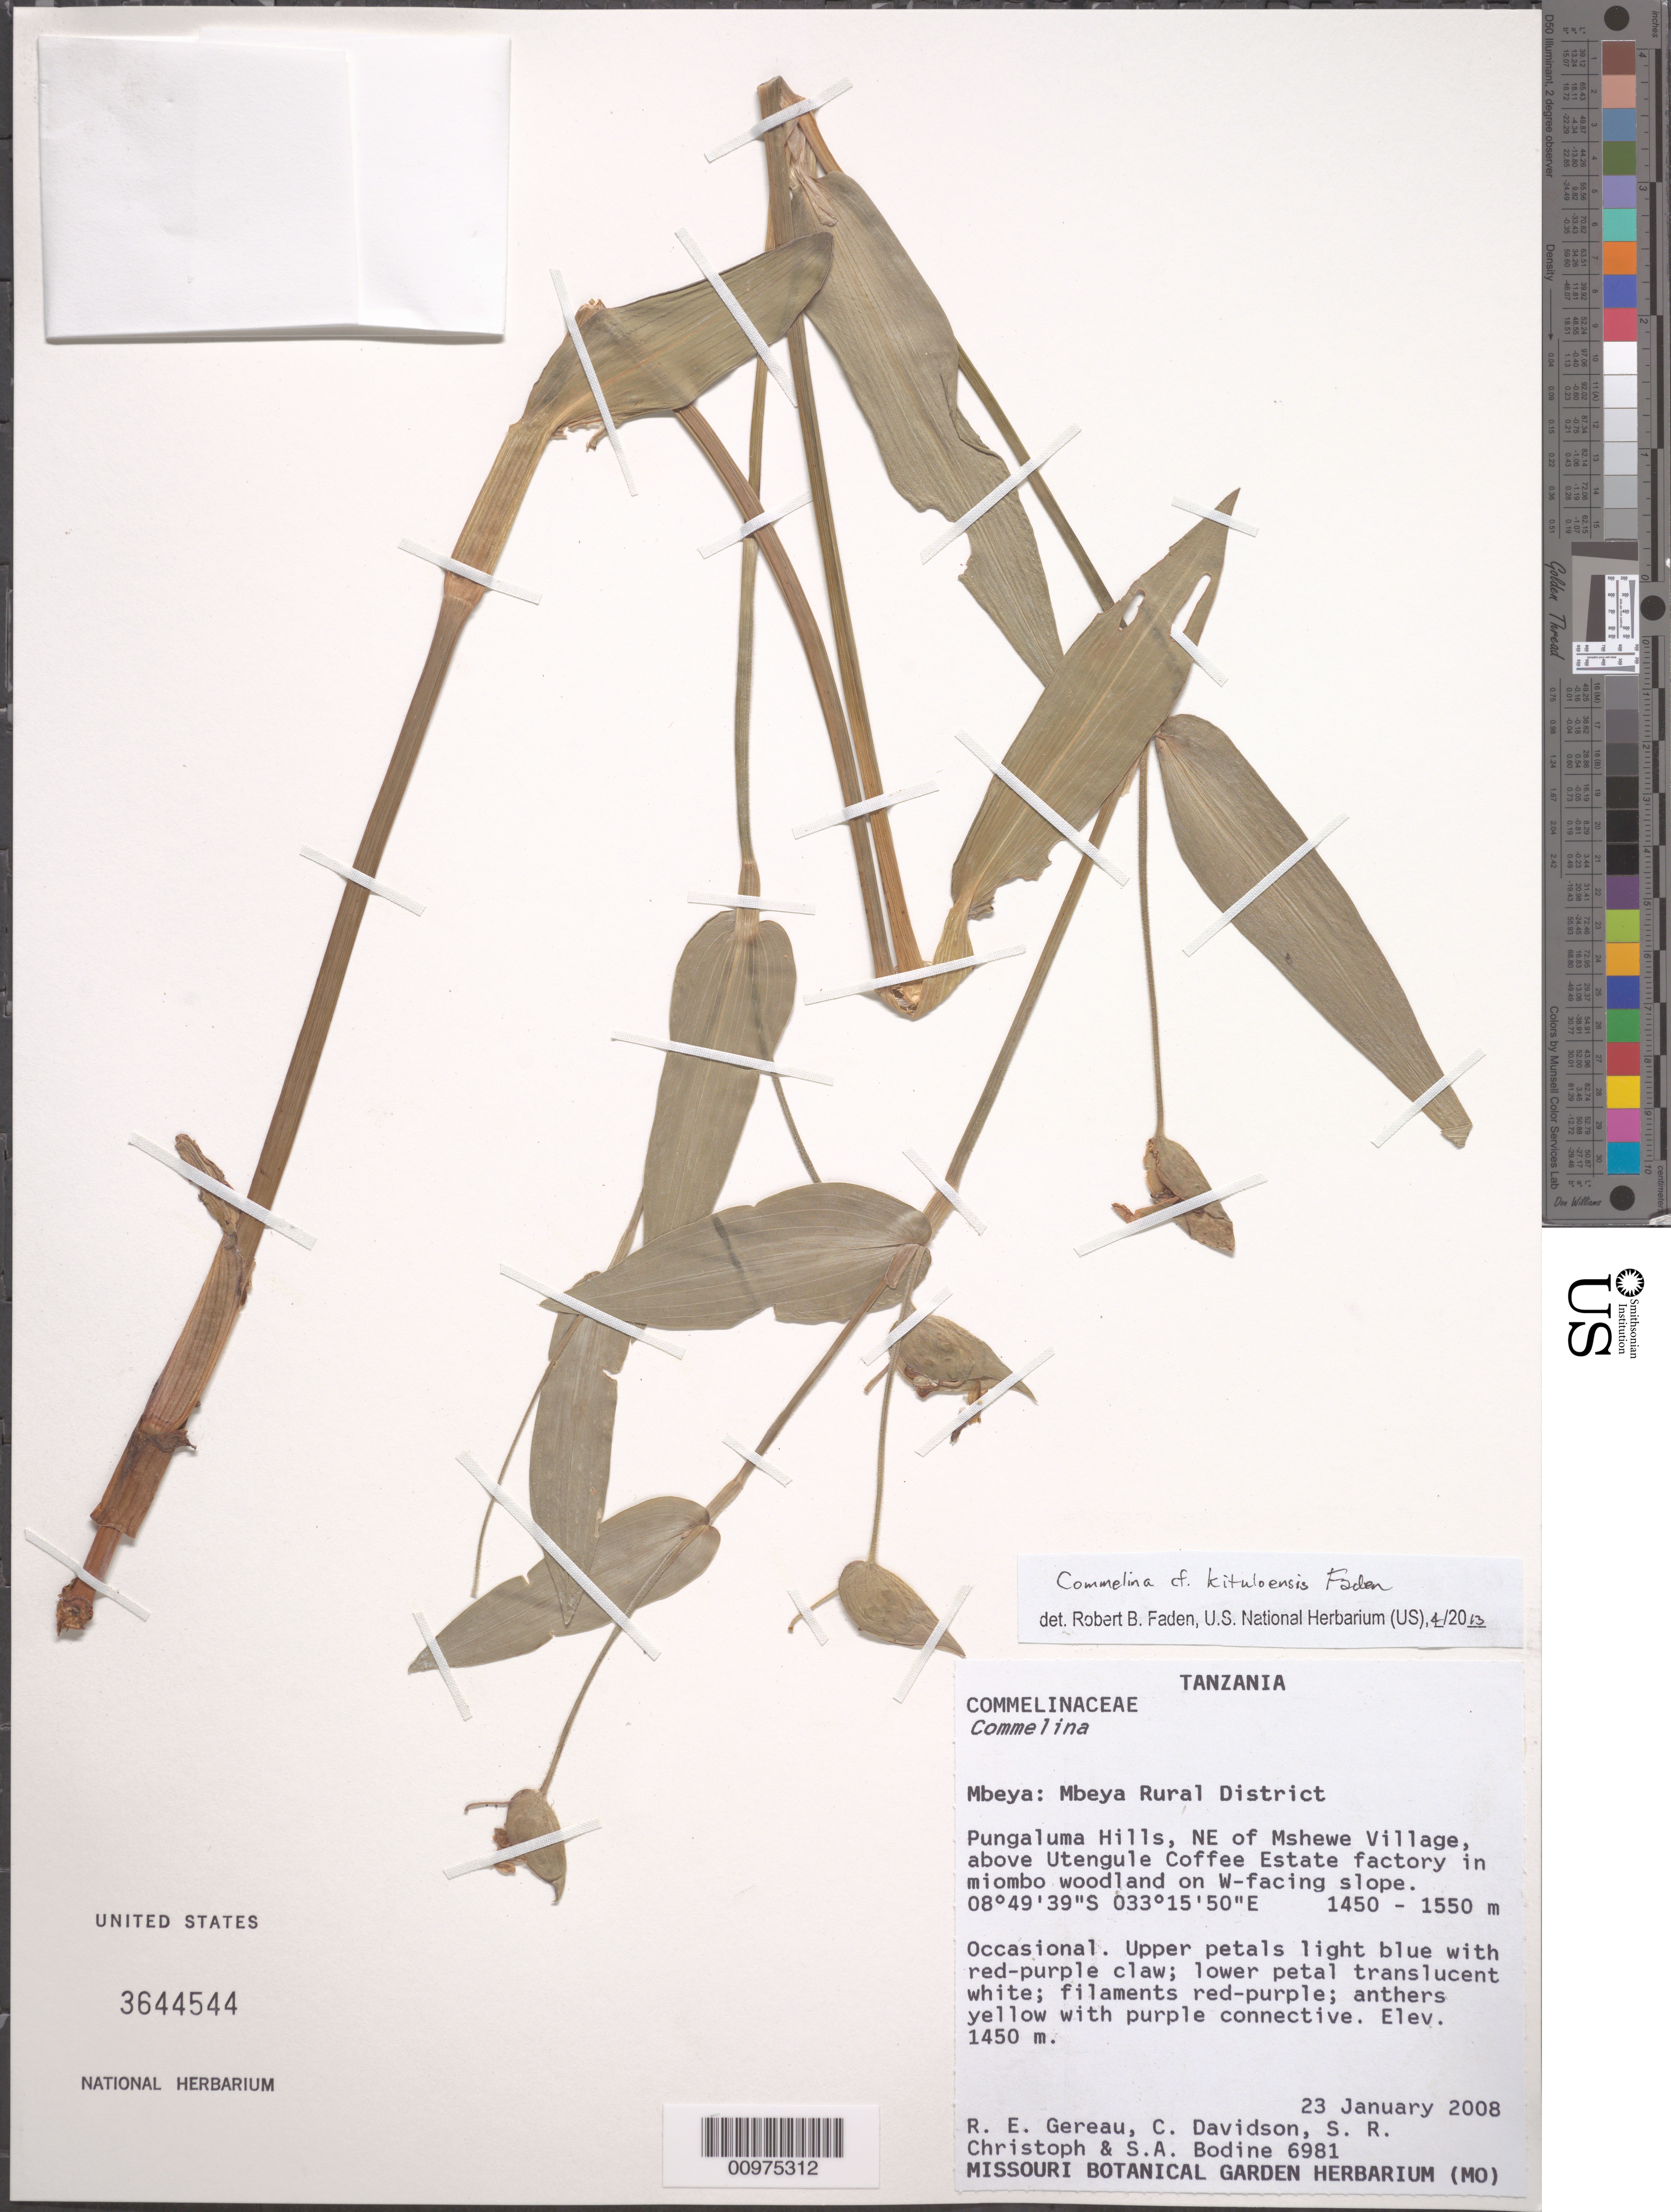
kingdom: Plantae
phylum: Tracheophyta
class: Liliopsida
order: Commelinales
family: Commelinaceae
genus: Commelina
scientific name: Commelina kituloensis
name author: Faden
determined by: Faden, Robert B., (US), Smithsonian Institution - National Museum of Natural History (UNITED STATES)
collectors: R. E. Gereau et al.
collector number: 6981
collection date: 2008-01-23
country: Tanzania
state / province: Mbeya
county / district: Mbeya Rural District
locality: Pungaluma Hills, NE of Mshewe Village, above Utengule Coffee Estate factory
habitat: in miombo woodland on W-facing slope.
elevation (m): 1450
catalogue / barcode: US 3644544